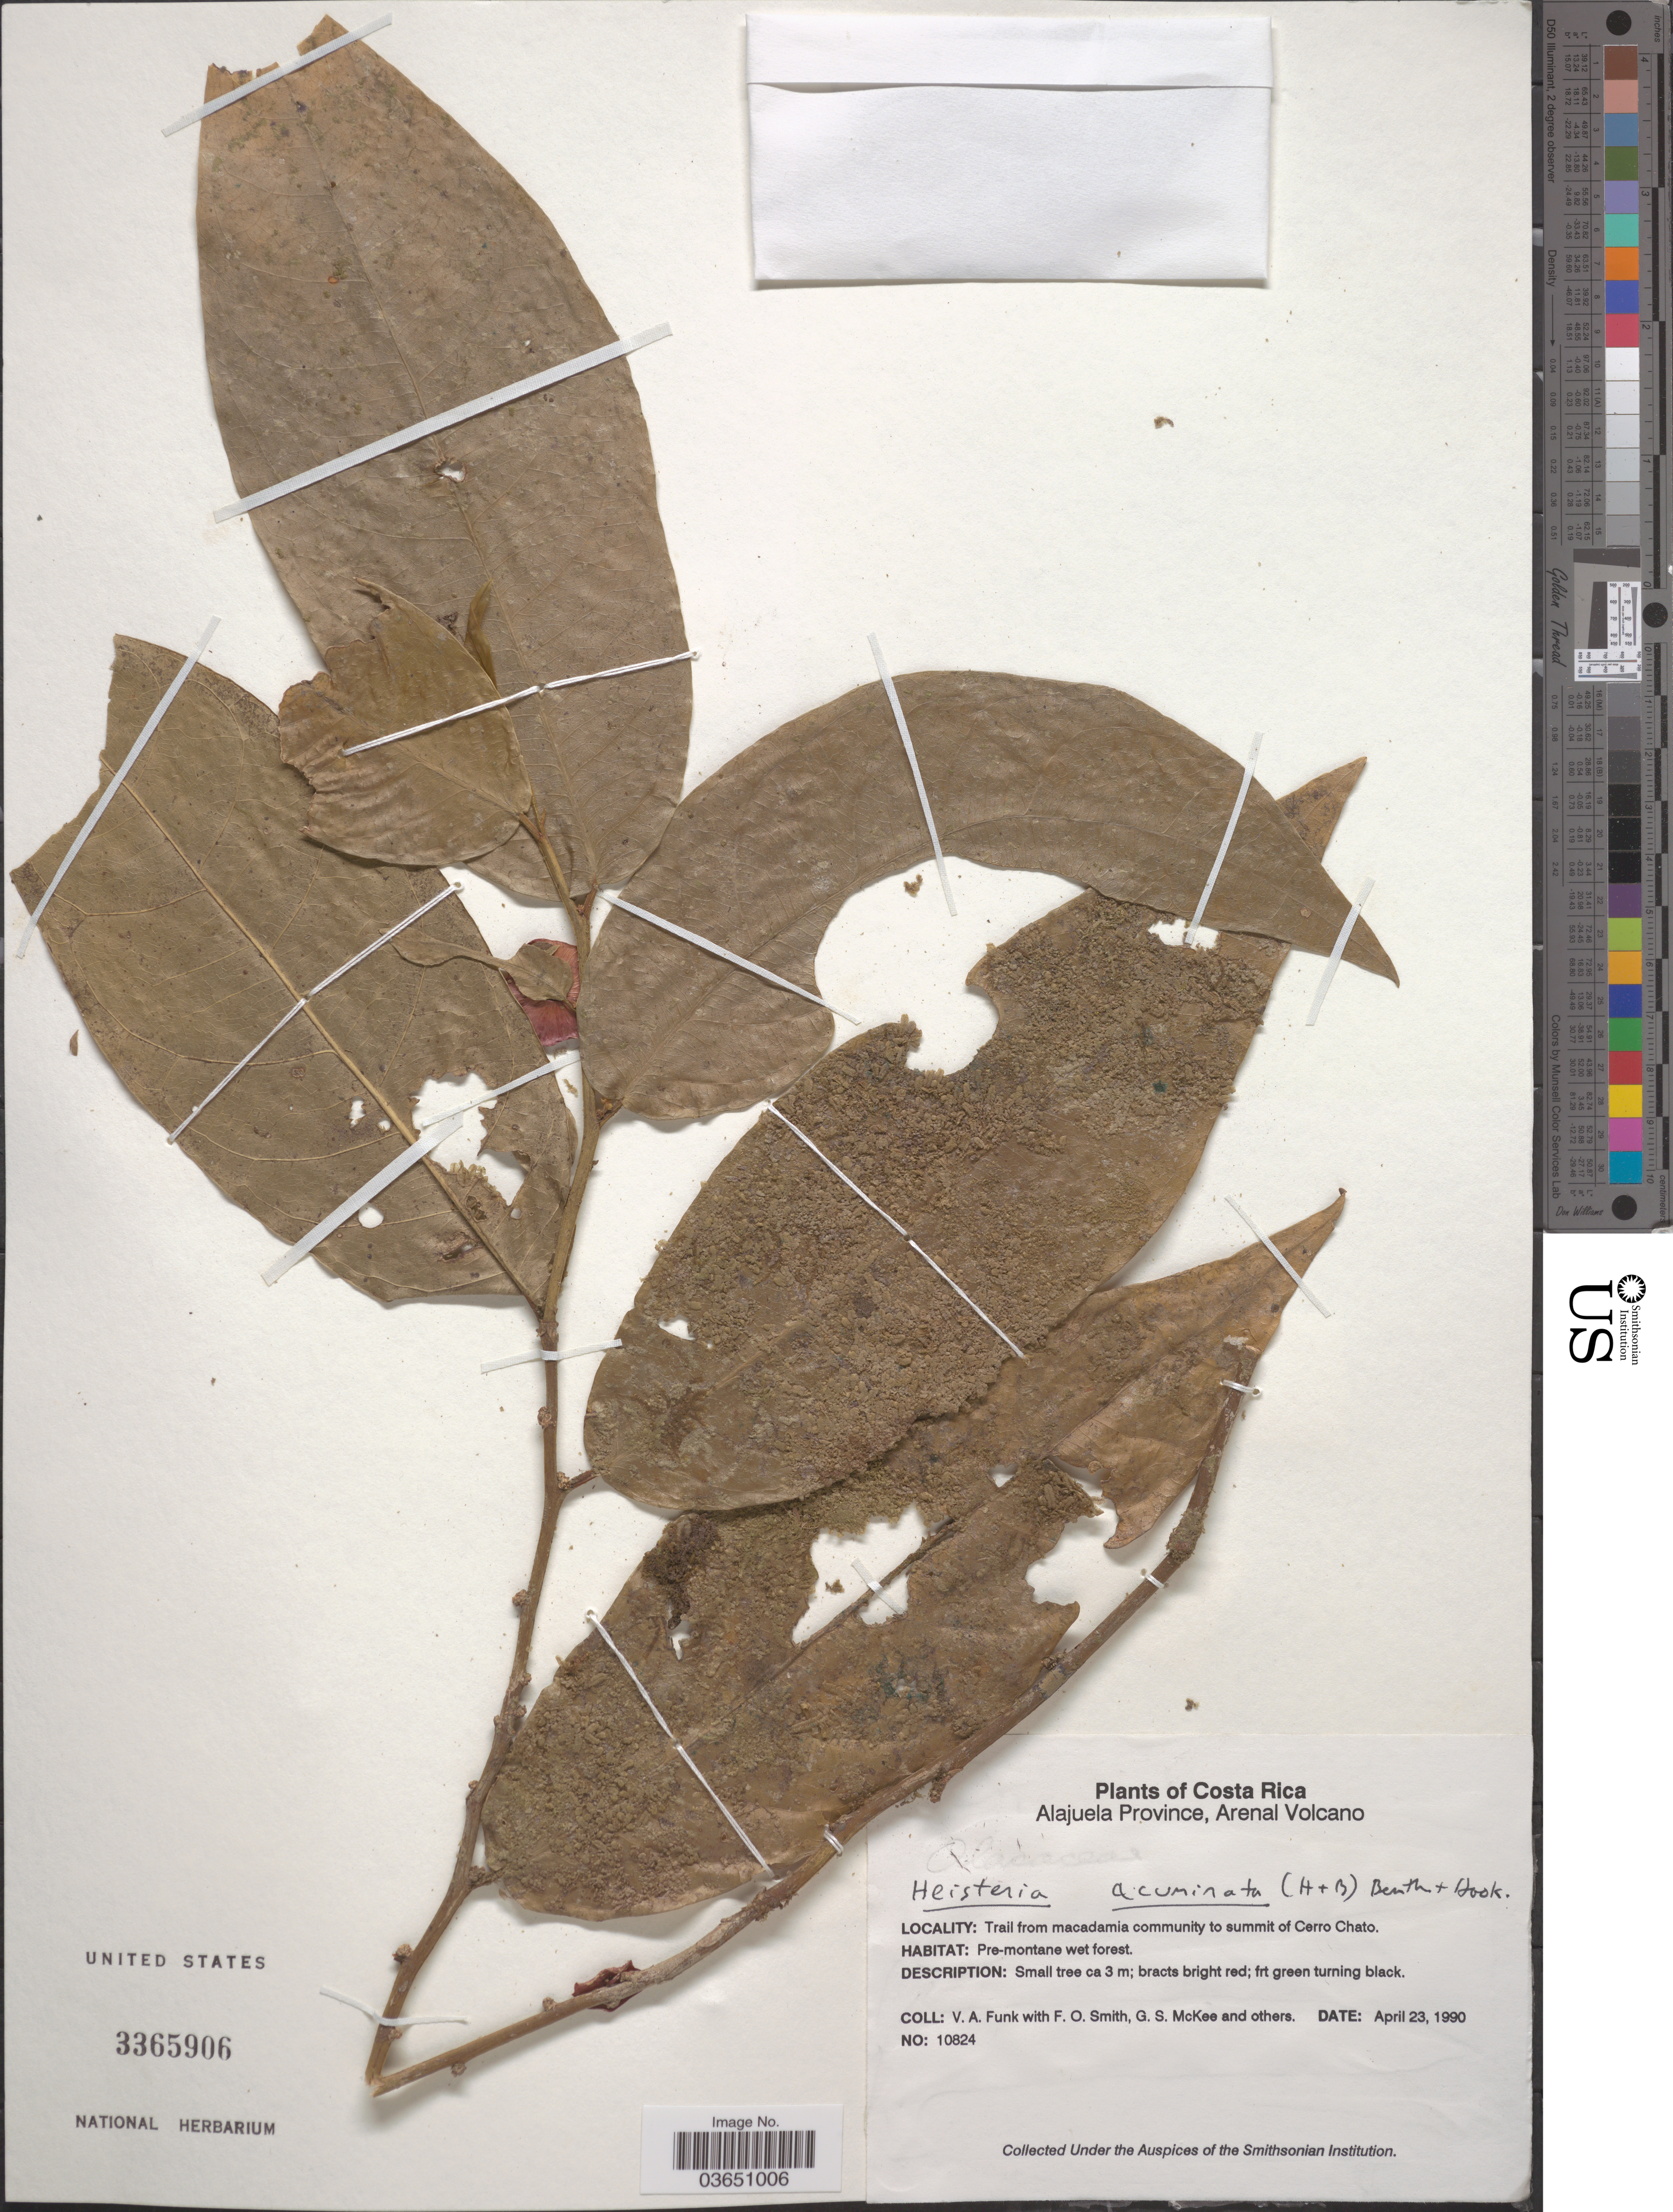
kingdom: Plantae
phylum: Tracheophyta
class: Magnoliopsida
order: Santalales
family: Erythropalaceae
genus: Heisteria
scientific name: Heisteria acuminata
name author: (Humb. & Bonpl.) Engl.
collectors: V. Funk, F. Smith, G. S. McKee & et al.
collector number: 10824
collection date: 1990-04-23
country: Costa Rica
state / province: Alajuela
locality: Arenal Volcano. Trail from macadamia community to summit of Cerro Chato.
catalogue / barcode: US 3365906